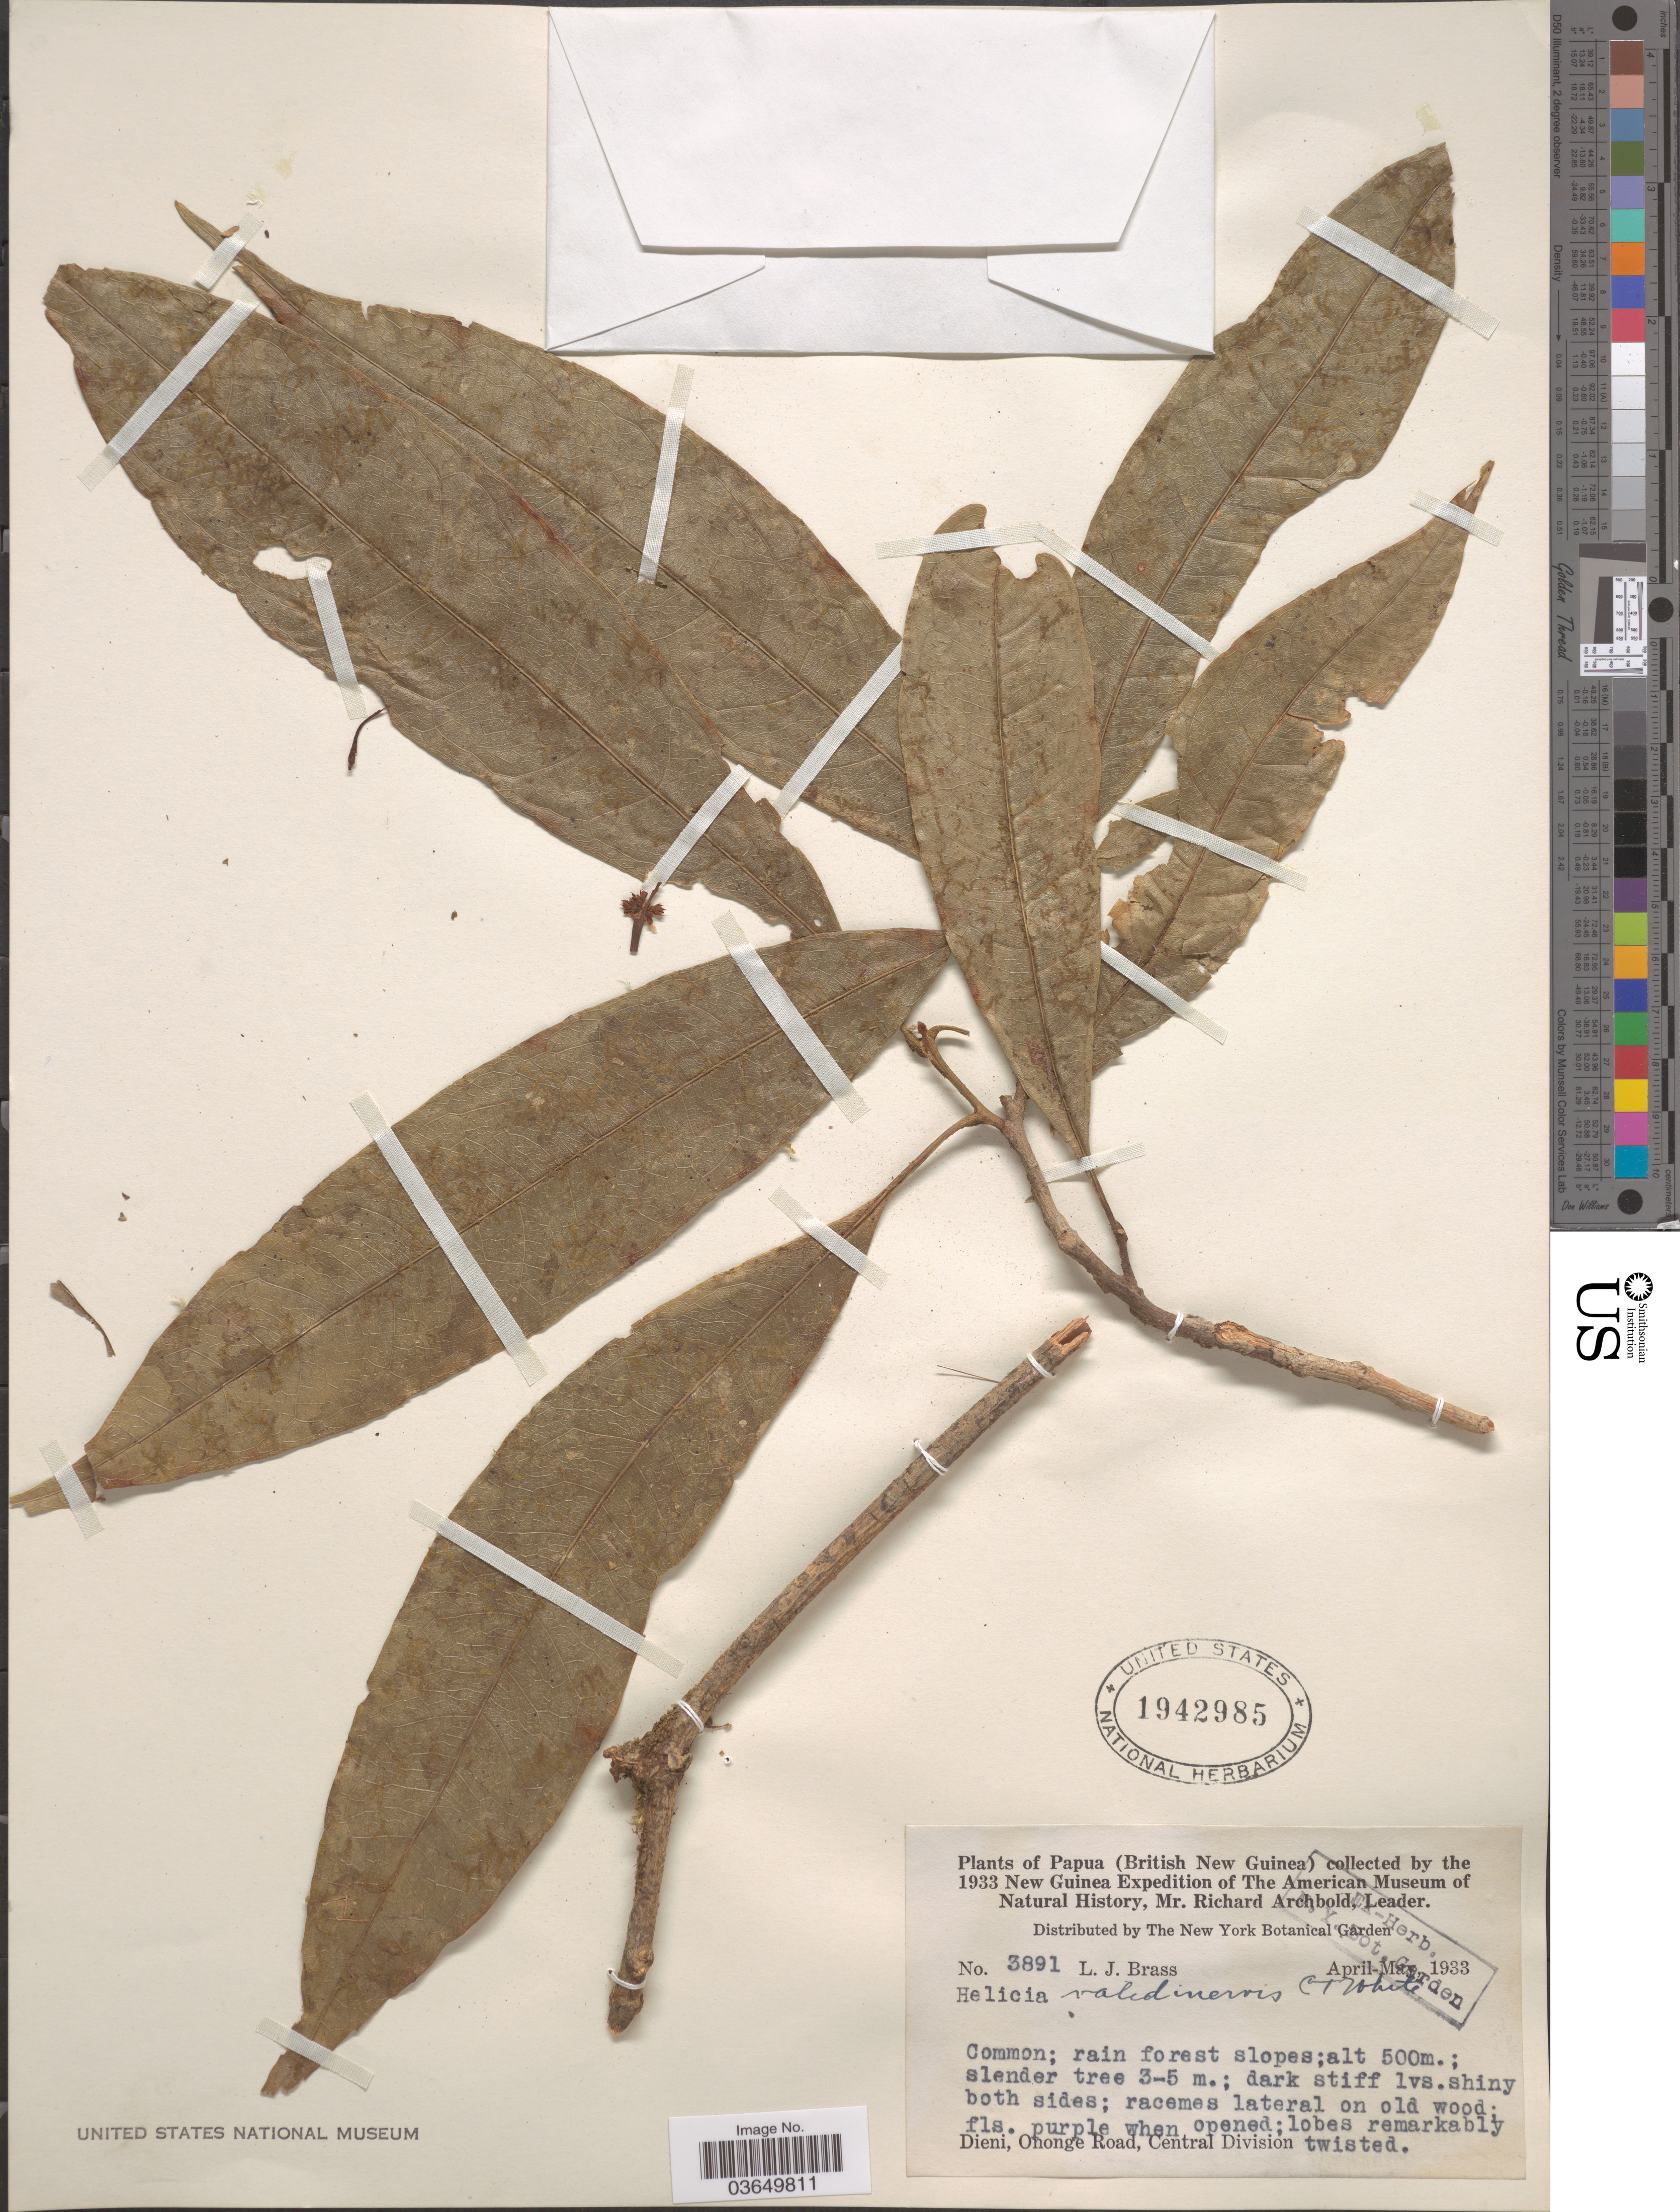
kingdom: Plantae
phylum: Tracheophyta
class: Magnoliopsida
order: Proteales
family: Proteaceae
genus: Helicia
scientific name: Helicia validinervis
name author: C.T. White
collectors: L. J. Brass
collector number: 3891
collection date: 1933-04/1933-05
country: Papua New Guinea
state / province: Central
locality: Papua (British New Guinea). Dieni, Ononge Road, Central Division.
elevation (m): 500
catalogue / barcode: US 1942985